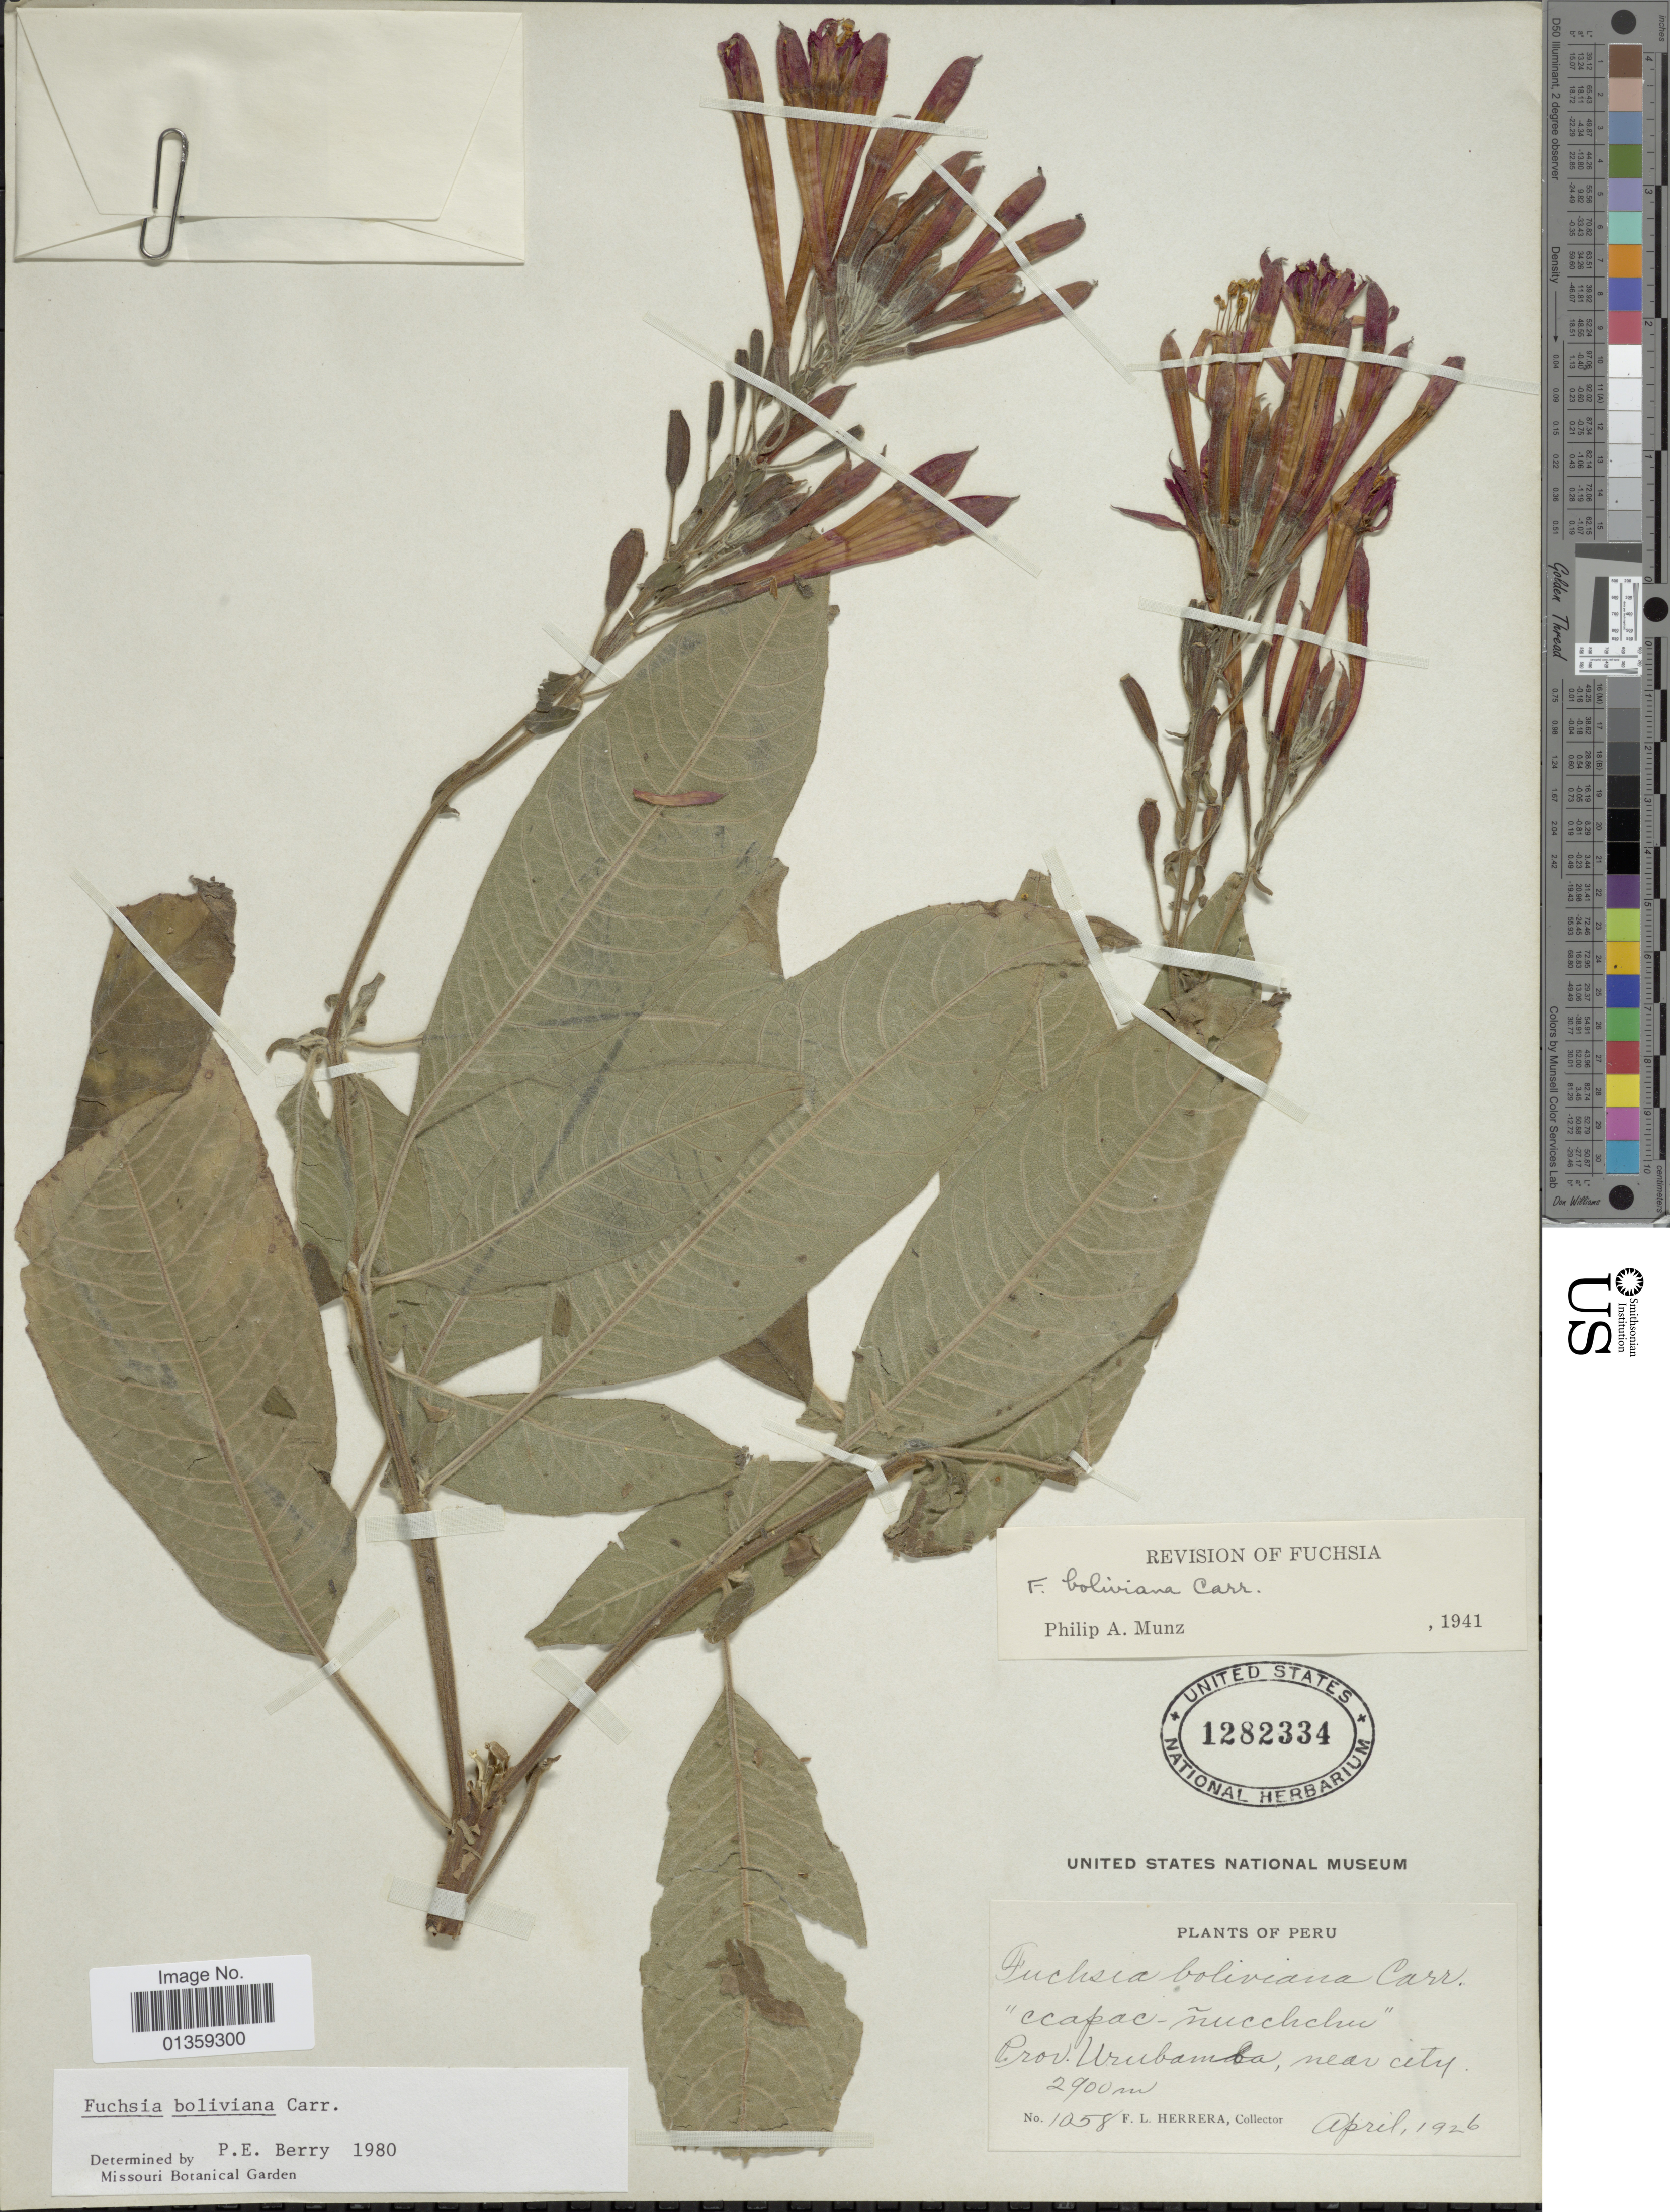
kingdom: Plantae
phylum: Tracheophyta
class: Magnoliopsida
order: Myrtales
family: Onagraceae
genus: Fuchsia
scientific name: Fuchsia boliviana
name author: Carrière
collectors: F. L. Herrera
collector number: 1058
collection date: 1926-04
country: Peru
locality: Prov. Urubamba. near city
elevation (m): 2900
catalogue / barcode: US 1282334